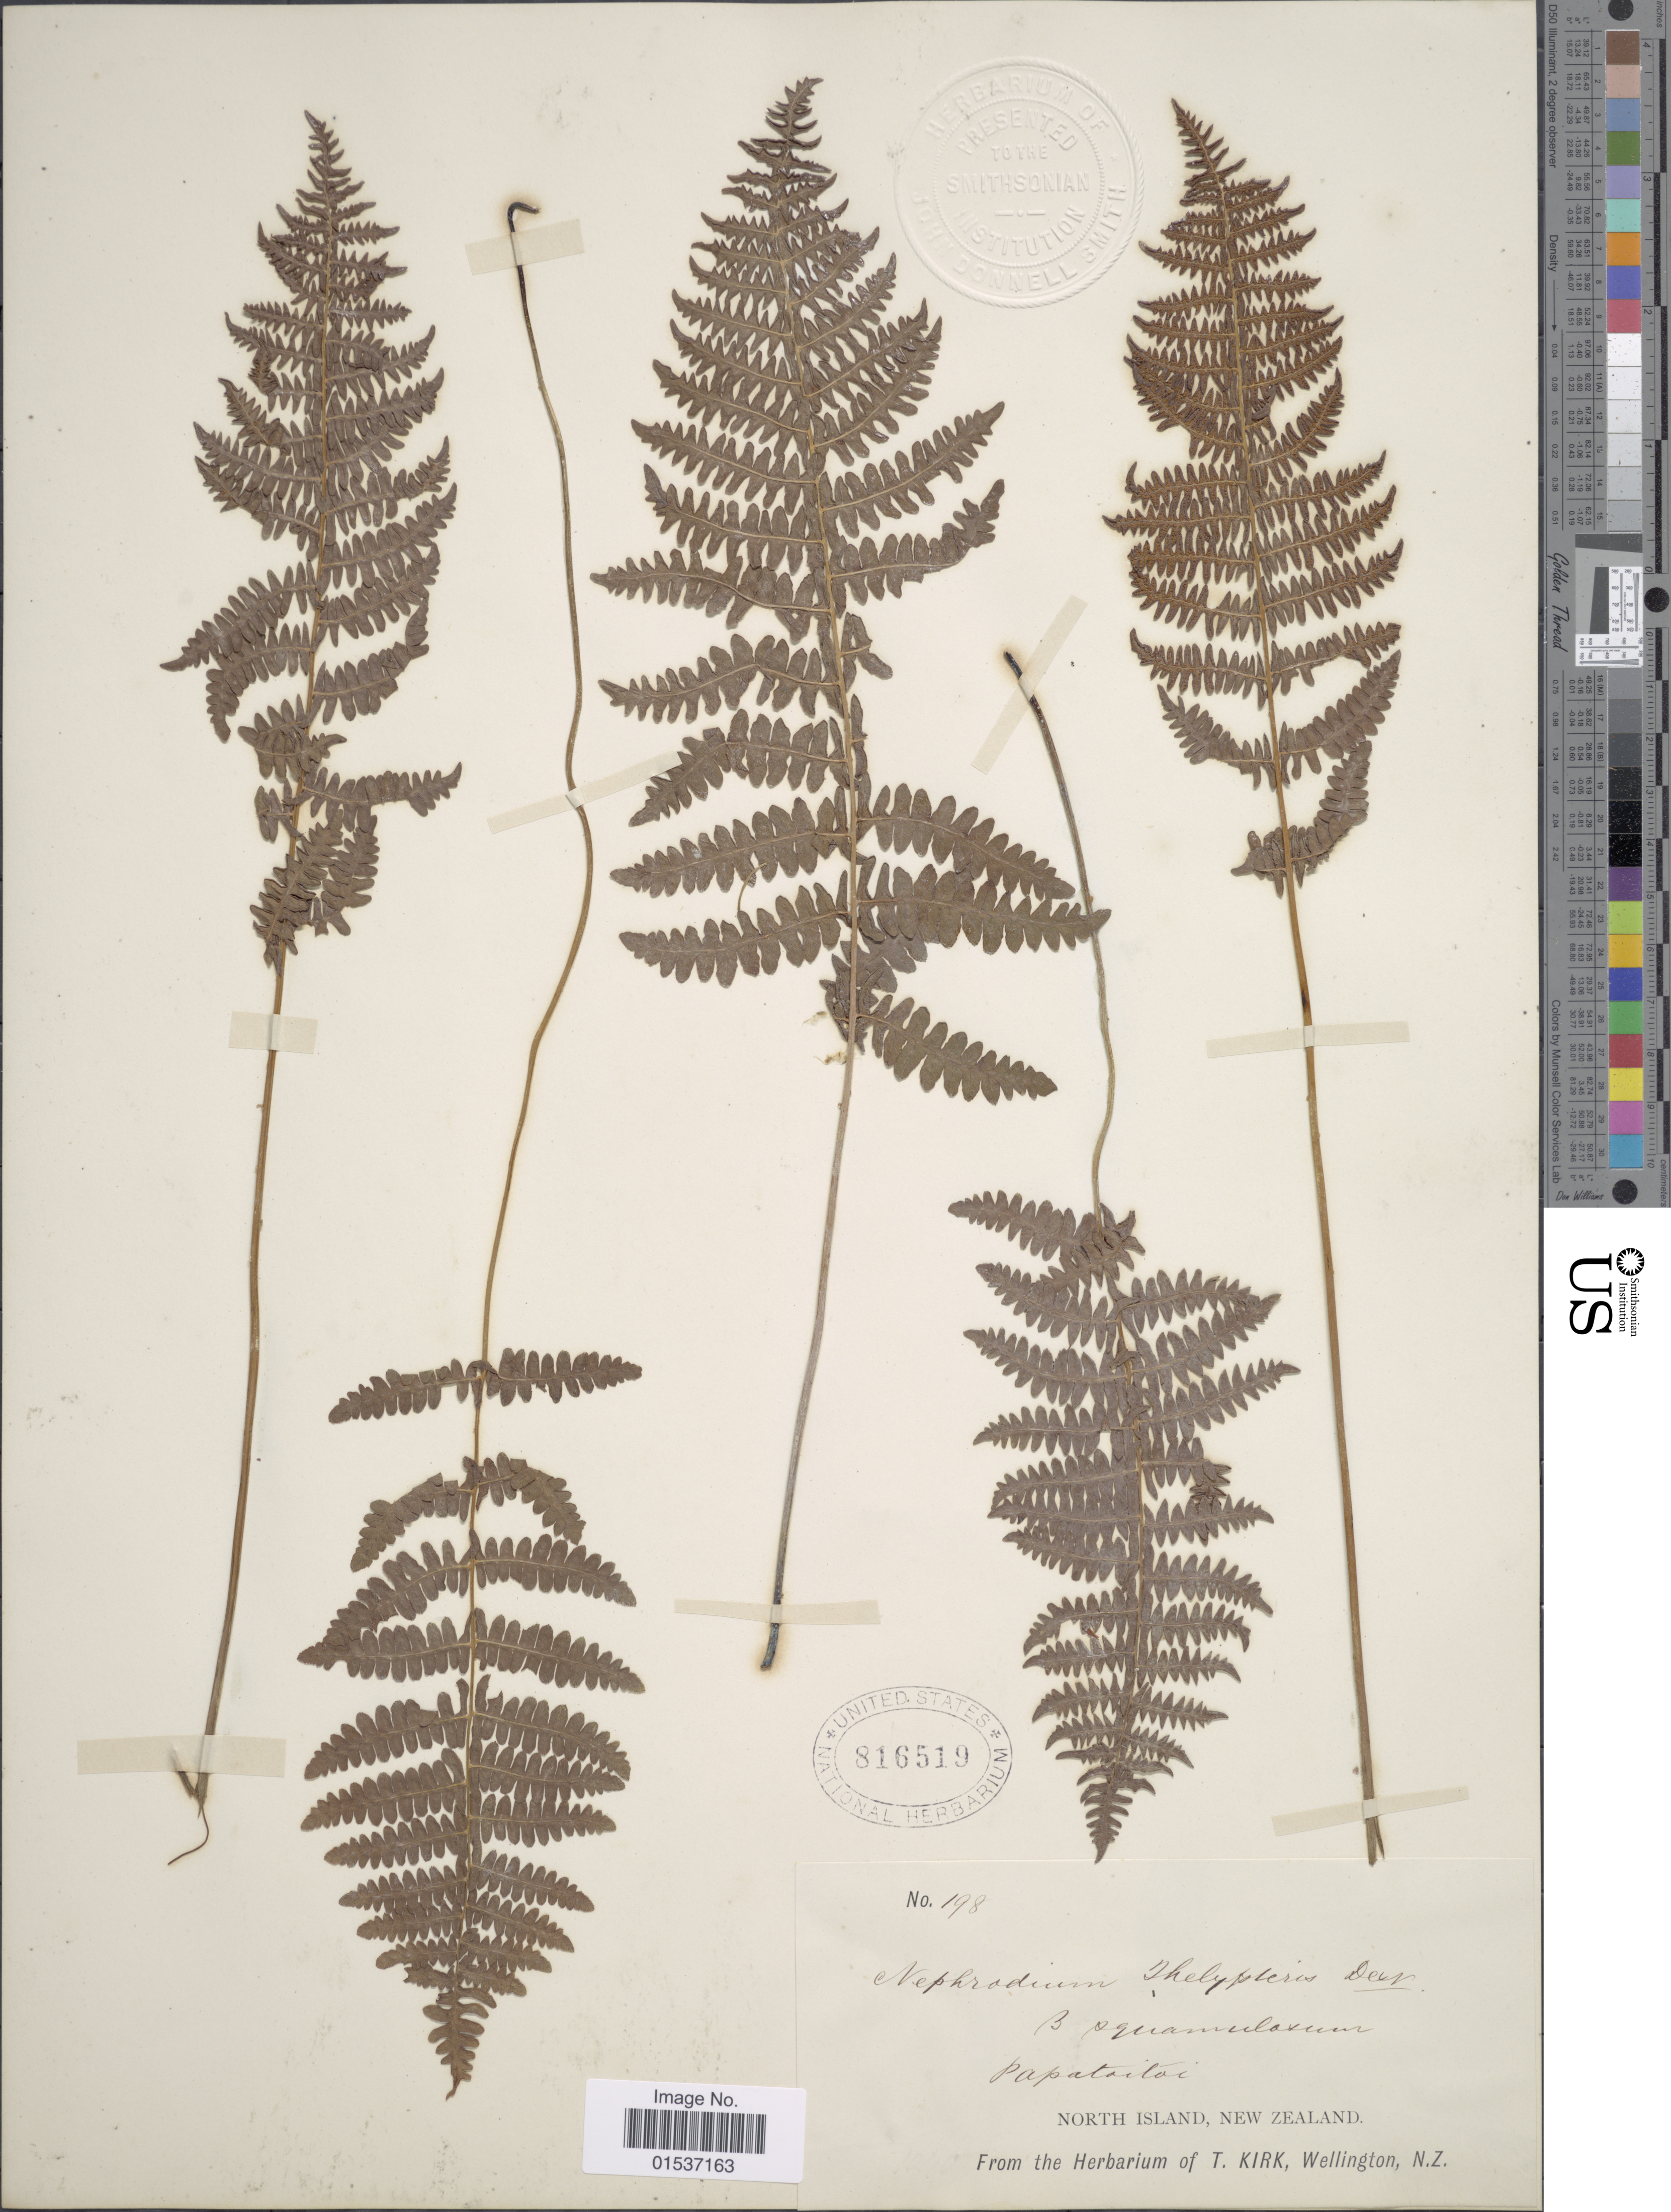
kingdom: Plantae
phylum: Tracheophyta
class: Polypodiopsida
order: Polypodiales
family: Thelypteridaceae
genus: Thelypteris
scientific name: Thelypteris confluens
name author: (Thunb.) C.V. Morton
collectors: ex herb. T. Kirk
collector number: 198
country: New Zealand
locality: Papatoitoi, North Island, New Zealand.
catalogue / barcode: US 816519